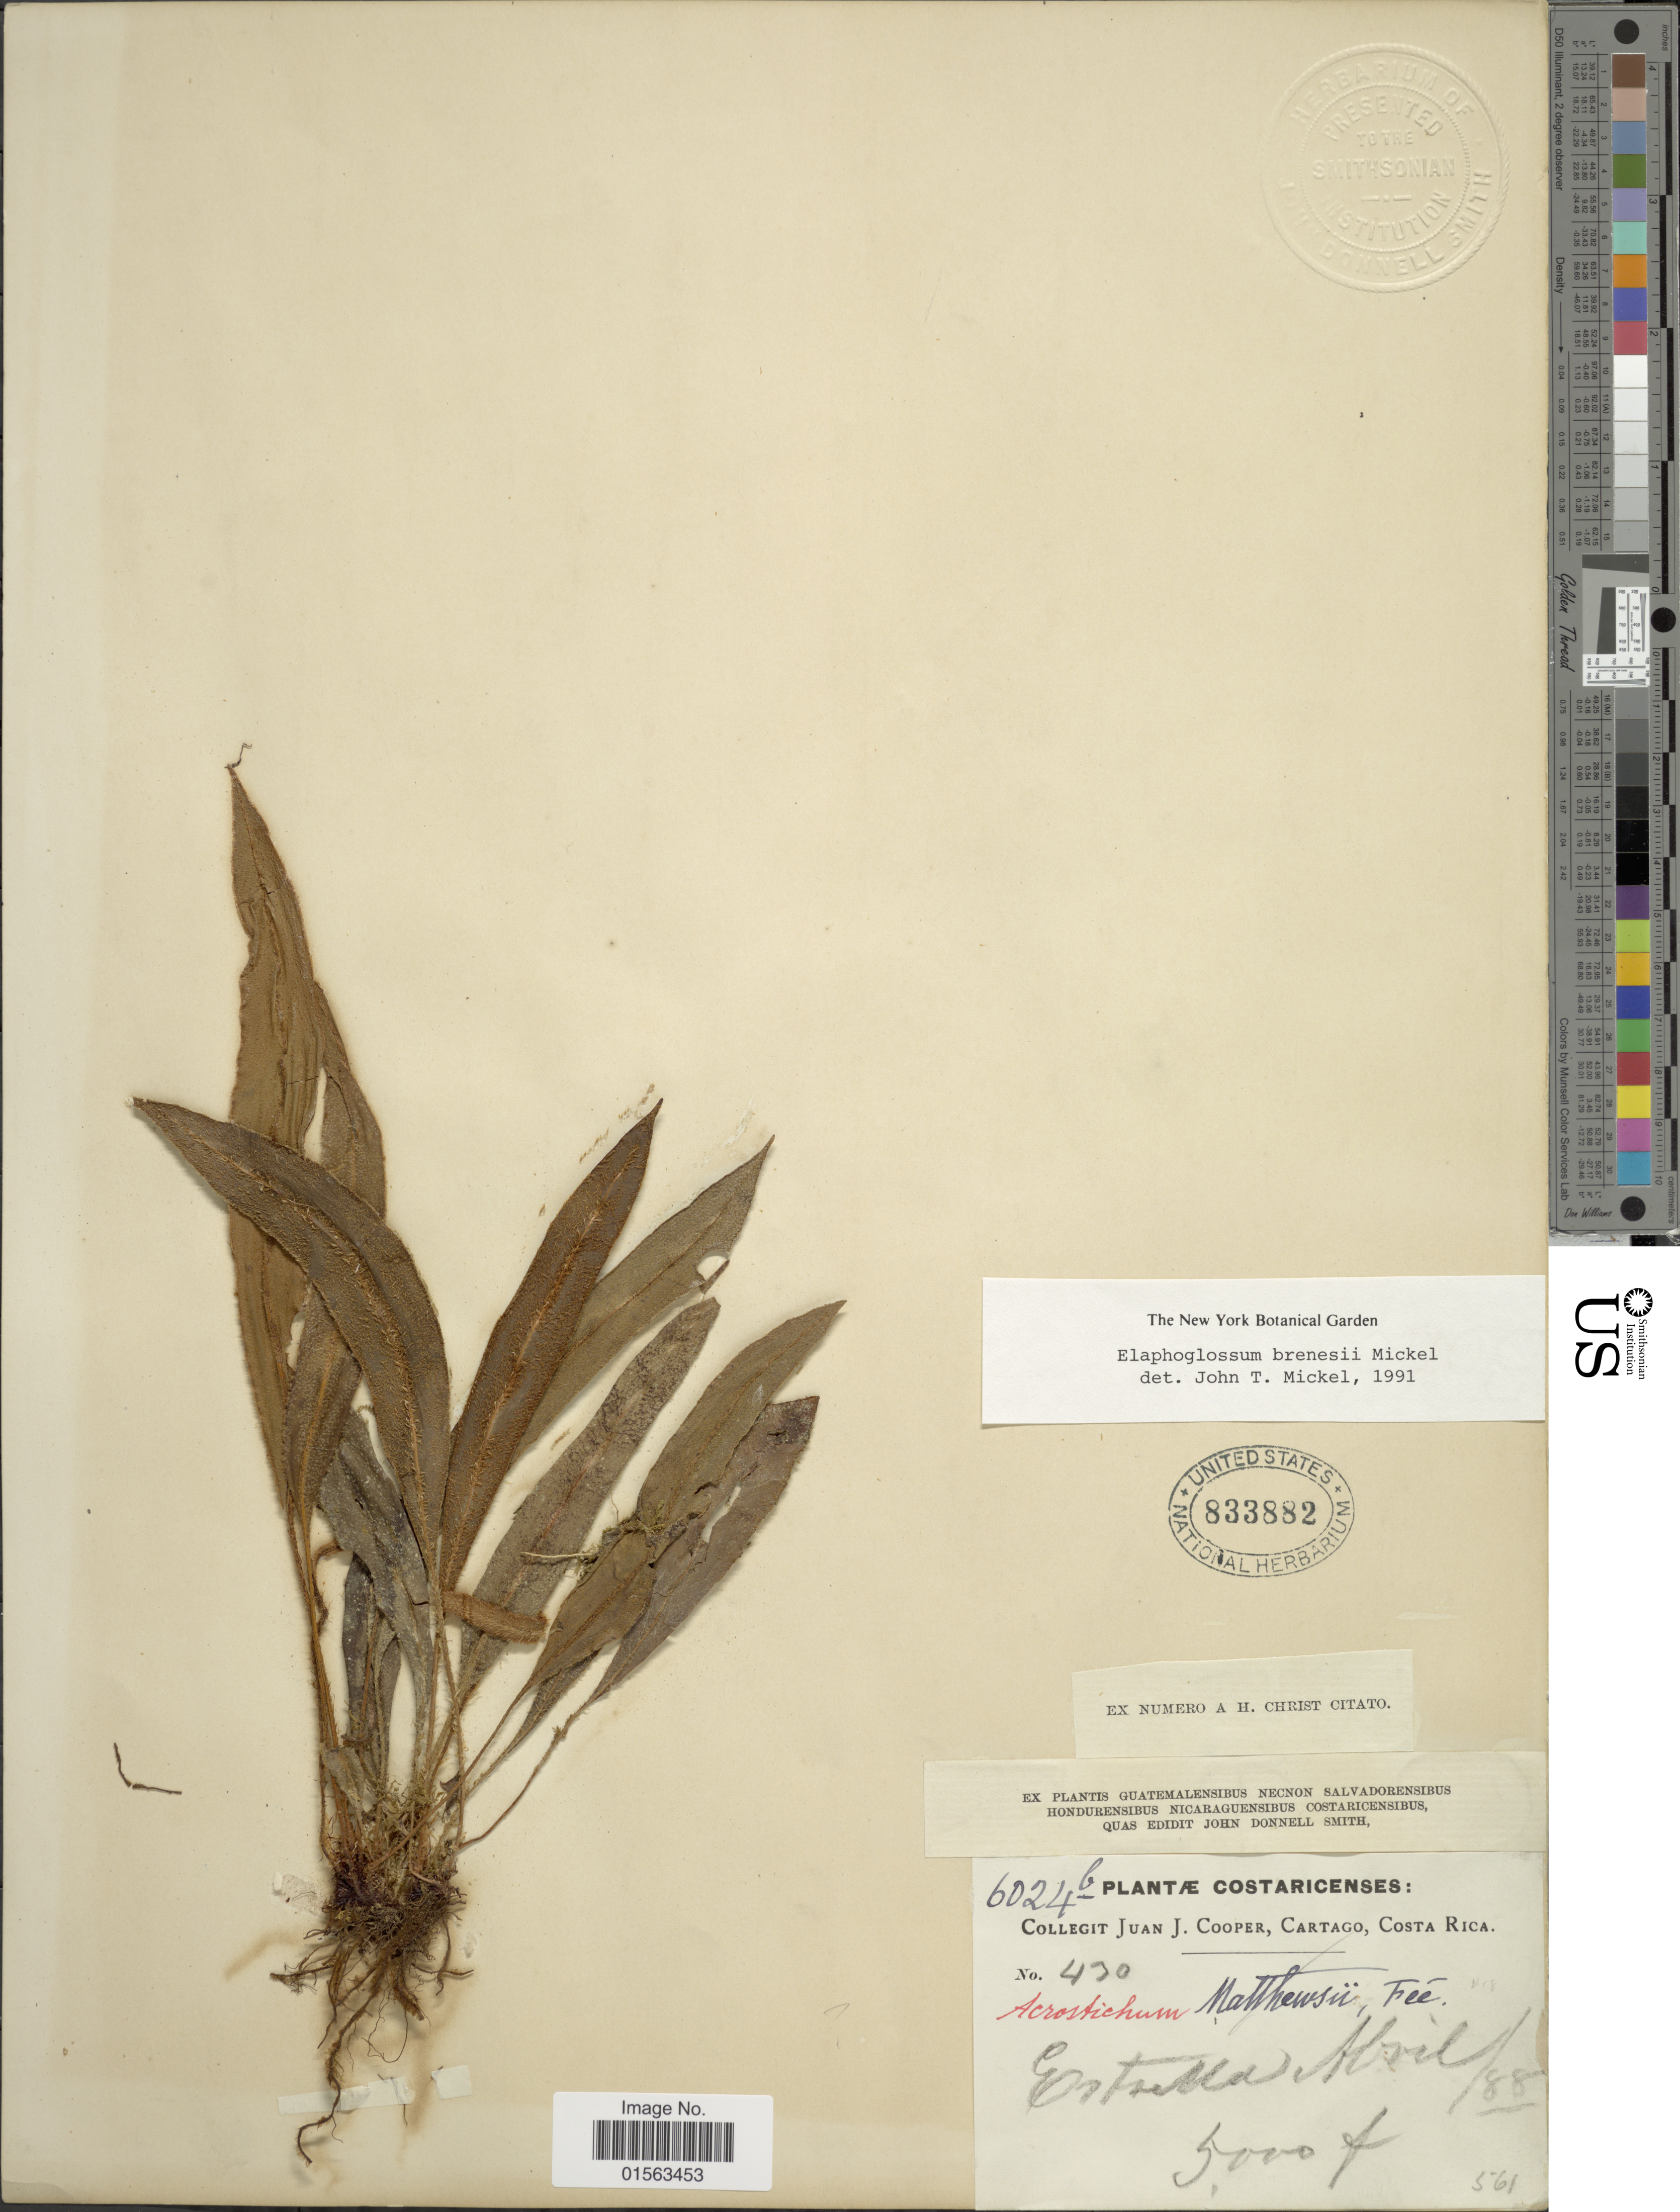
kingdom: Plantae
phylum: Tracheophyta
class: Polypodiopsida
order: Polypodiales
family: Dryopteridaceae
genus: Elaphoglossum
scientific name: Elaphoglossum brenesii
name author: Mickel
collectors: J. J. Cooper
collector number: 430/6024b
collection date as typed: Transcribed d/m/y: /4/88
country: Costa Rica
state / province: Cartago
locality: Costaricenses, Estrella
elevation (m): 1524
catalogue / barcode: US 833882